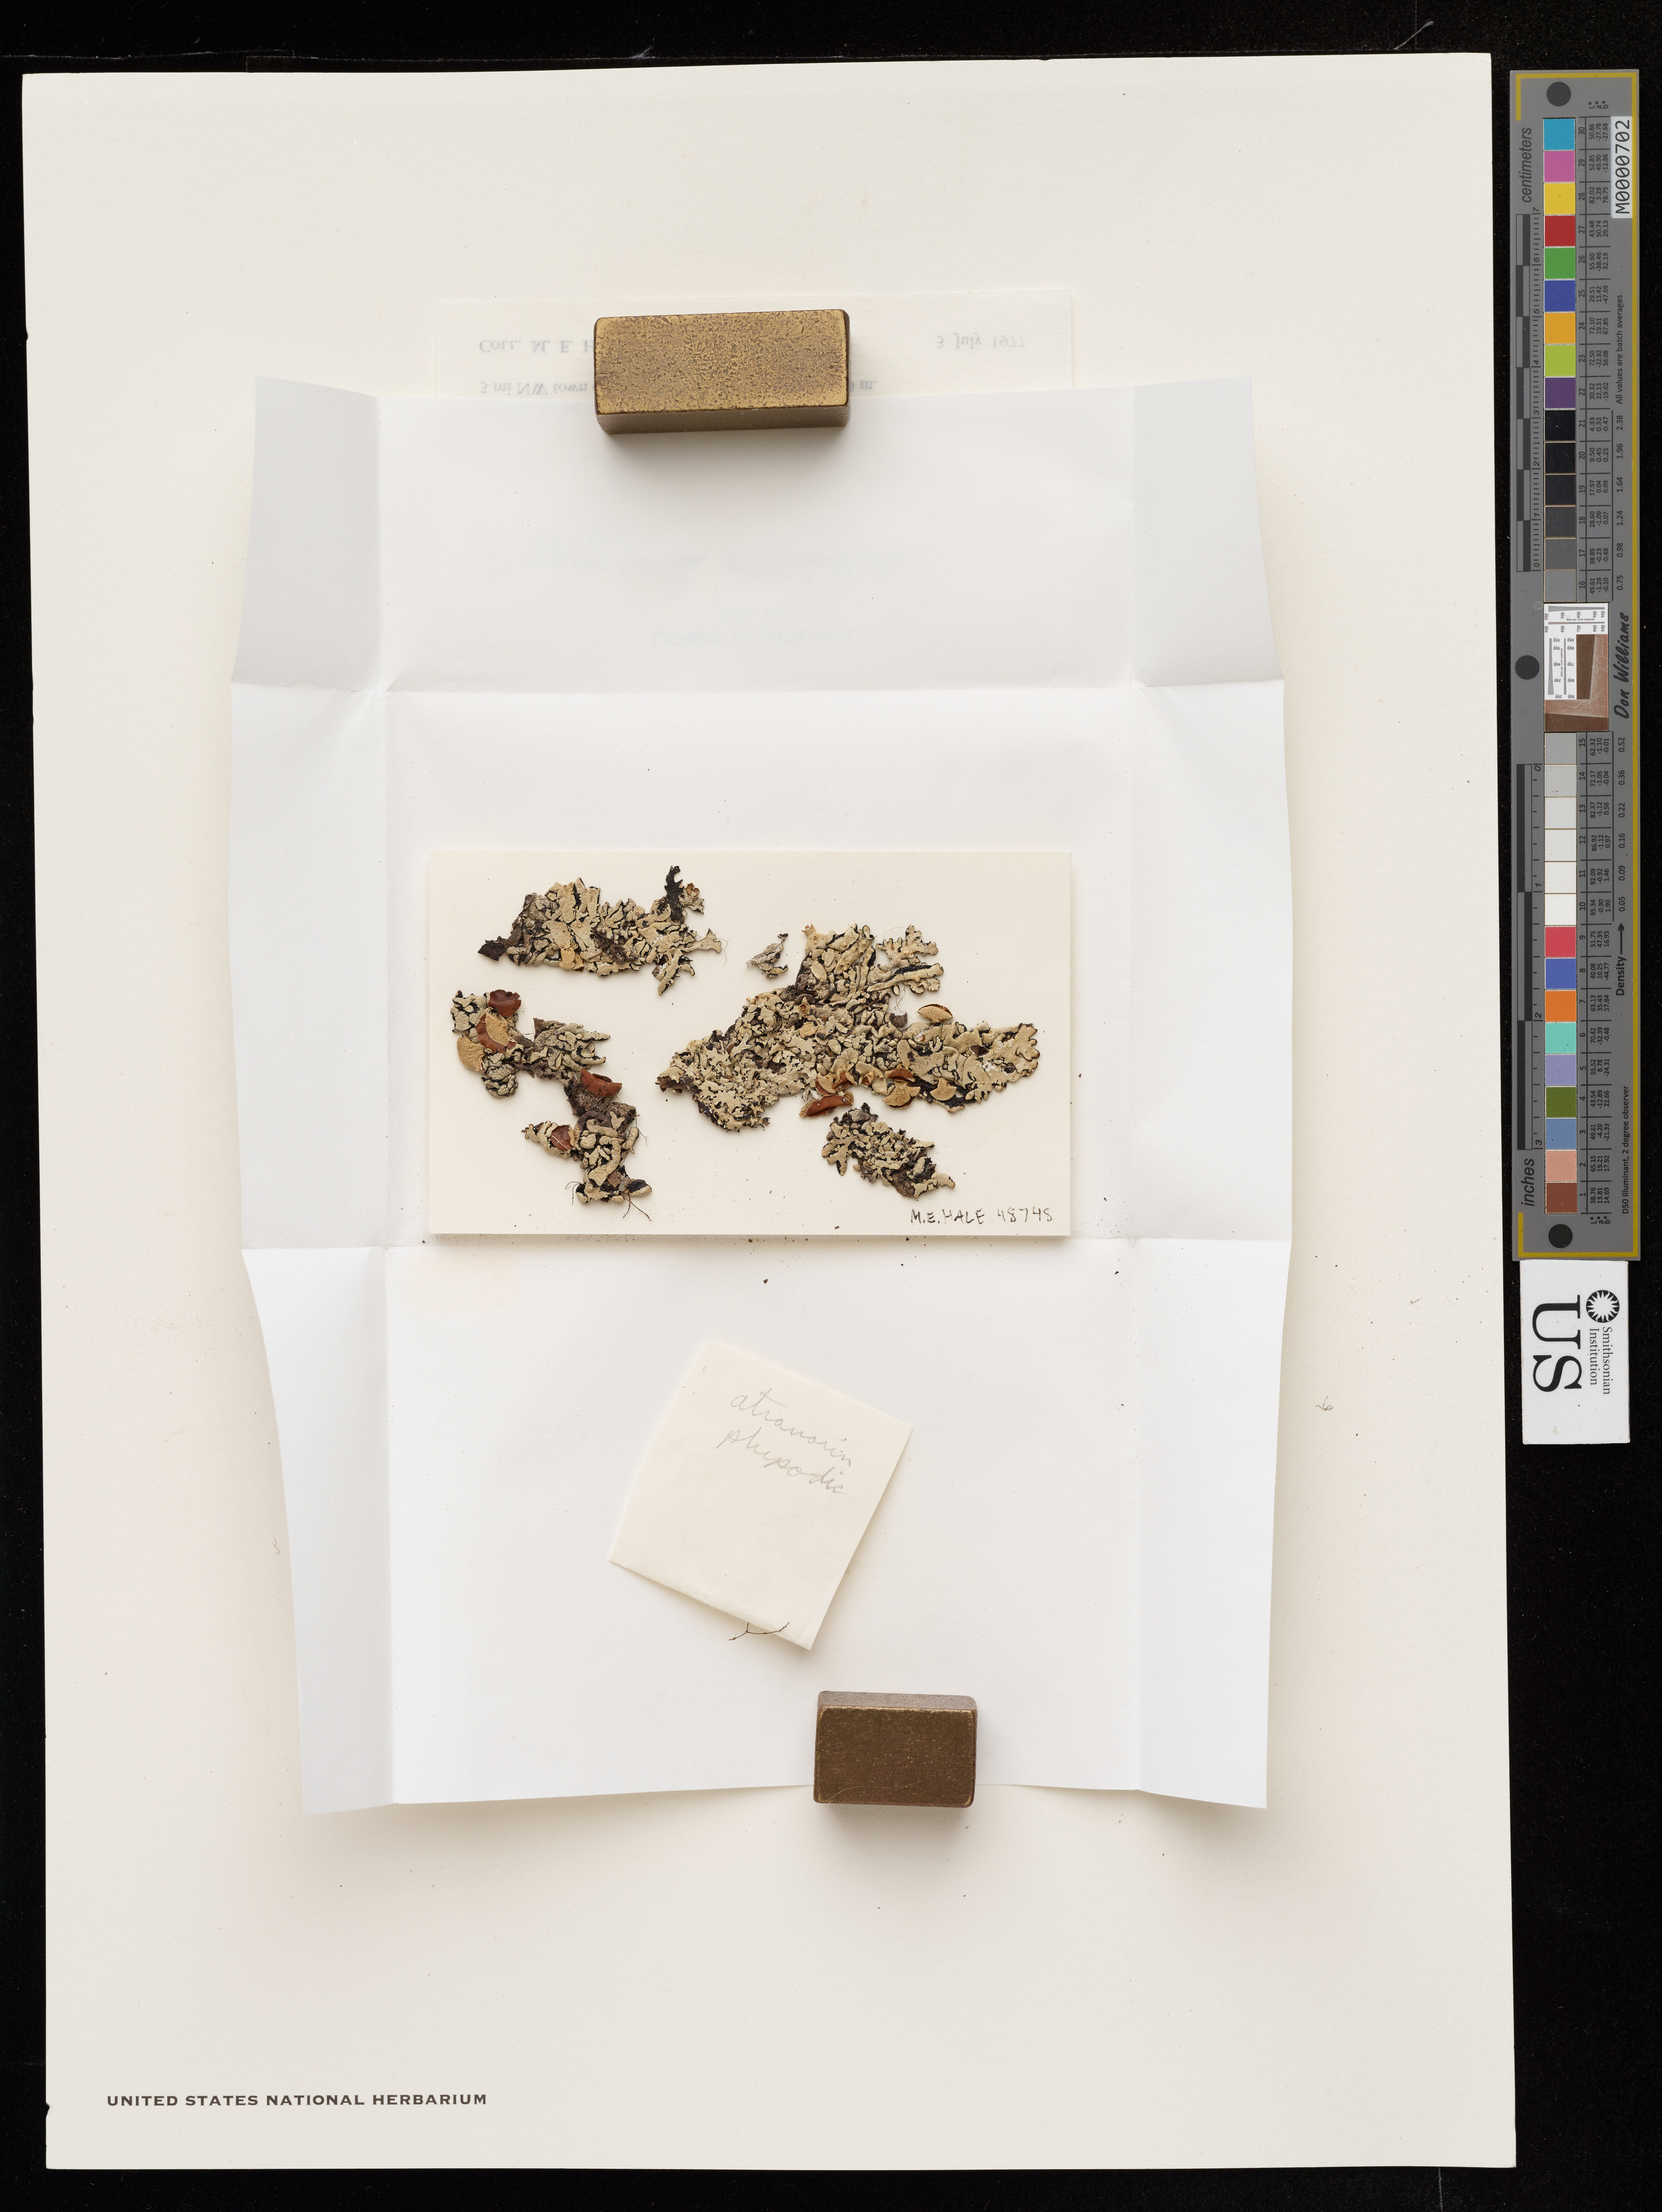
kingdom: Fungi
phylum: Ascomycota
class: Lecanoromycetes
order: Lecanorales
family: Parmeliaceae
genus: Hypogymnia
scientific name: Hypogymnia occidentalis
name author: L.H. Pike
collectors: M. Hale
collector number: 48748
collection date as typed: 03 Jul 1977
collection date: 1977-07-03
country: United States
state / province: Montana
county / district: Lake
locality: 3 mi NW of Swan Lake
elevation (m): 0